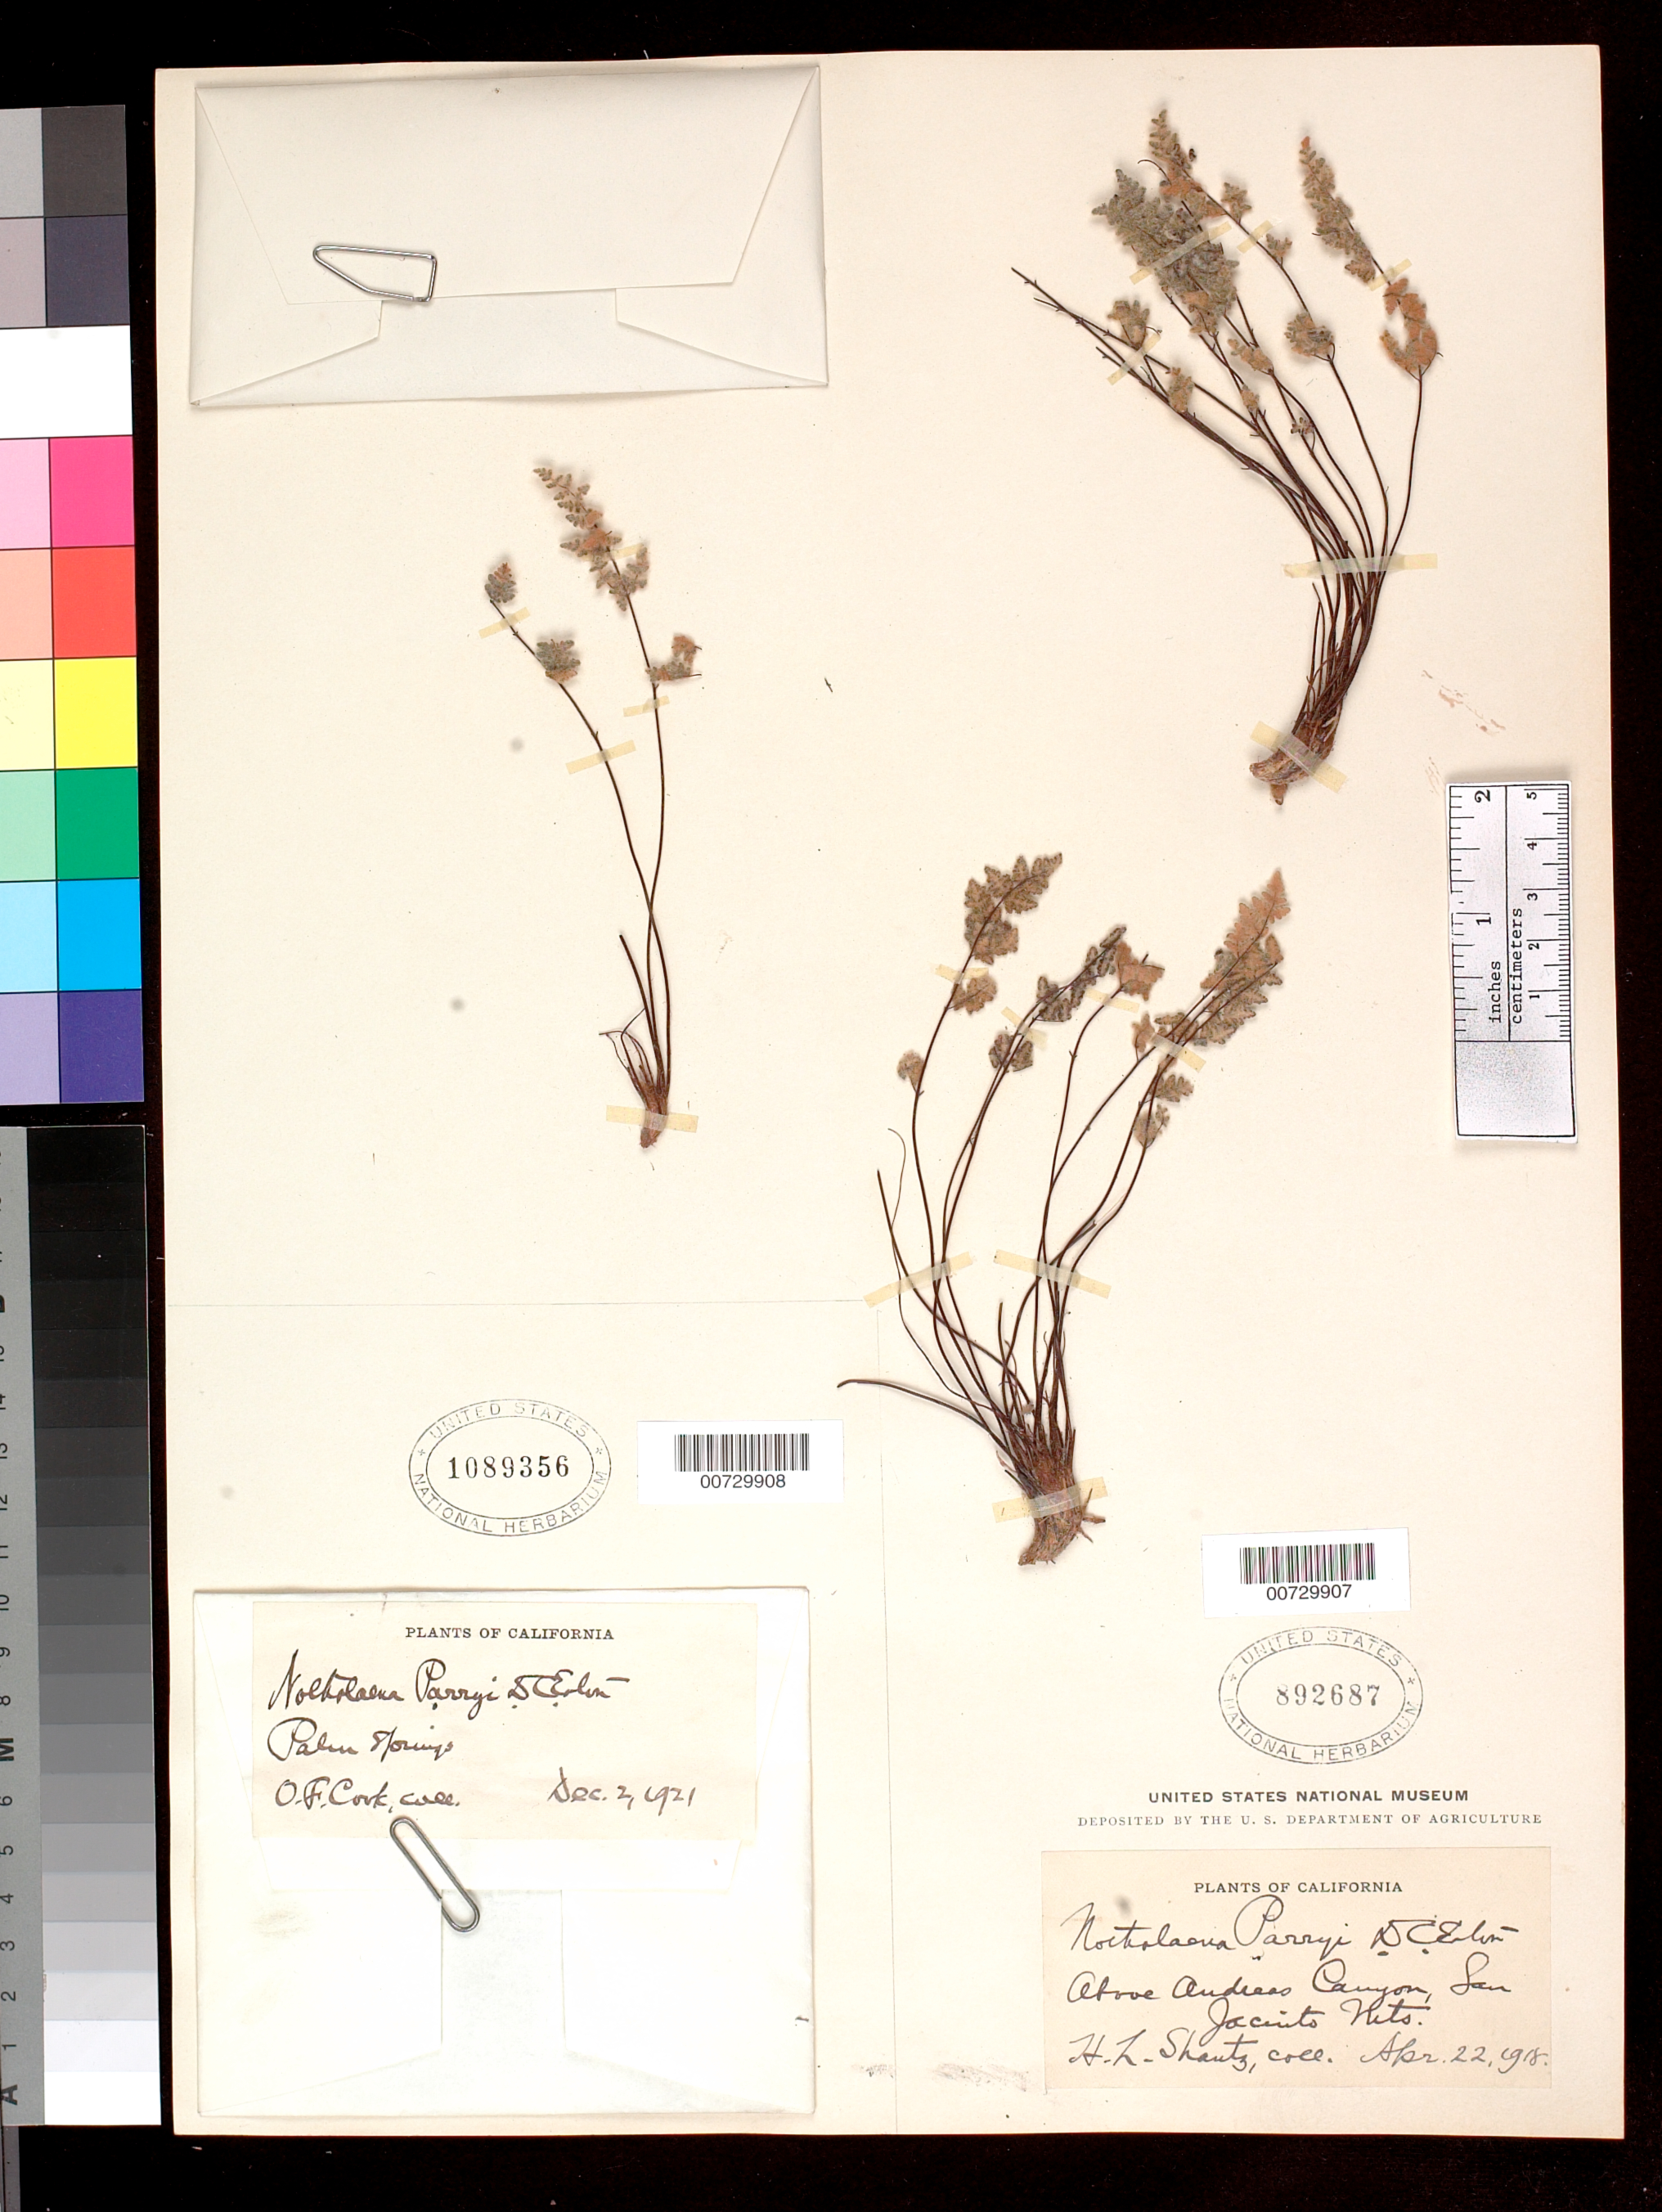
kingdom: Plantae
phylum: Tracheophyta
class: Polypodiopsida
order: Polypodiales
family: Pteridaceae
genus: Myriopteris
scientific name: Myriopteris parryi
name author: (D.C. Eaton) Grusz & Windham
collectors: O. F. Cook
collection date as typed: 2 Dec 1921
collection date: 1921-12-02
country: United States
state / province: California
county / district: Riverside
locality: Palm Springs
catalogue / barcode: US 1089356